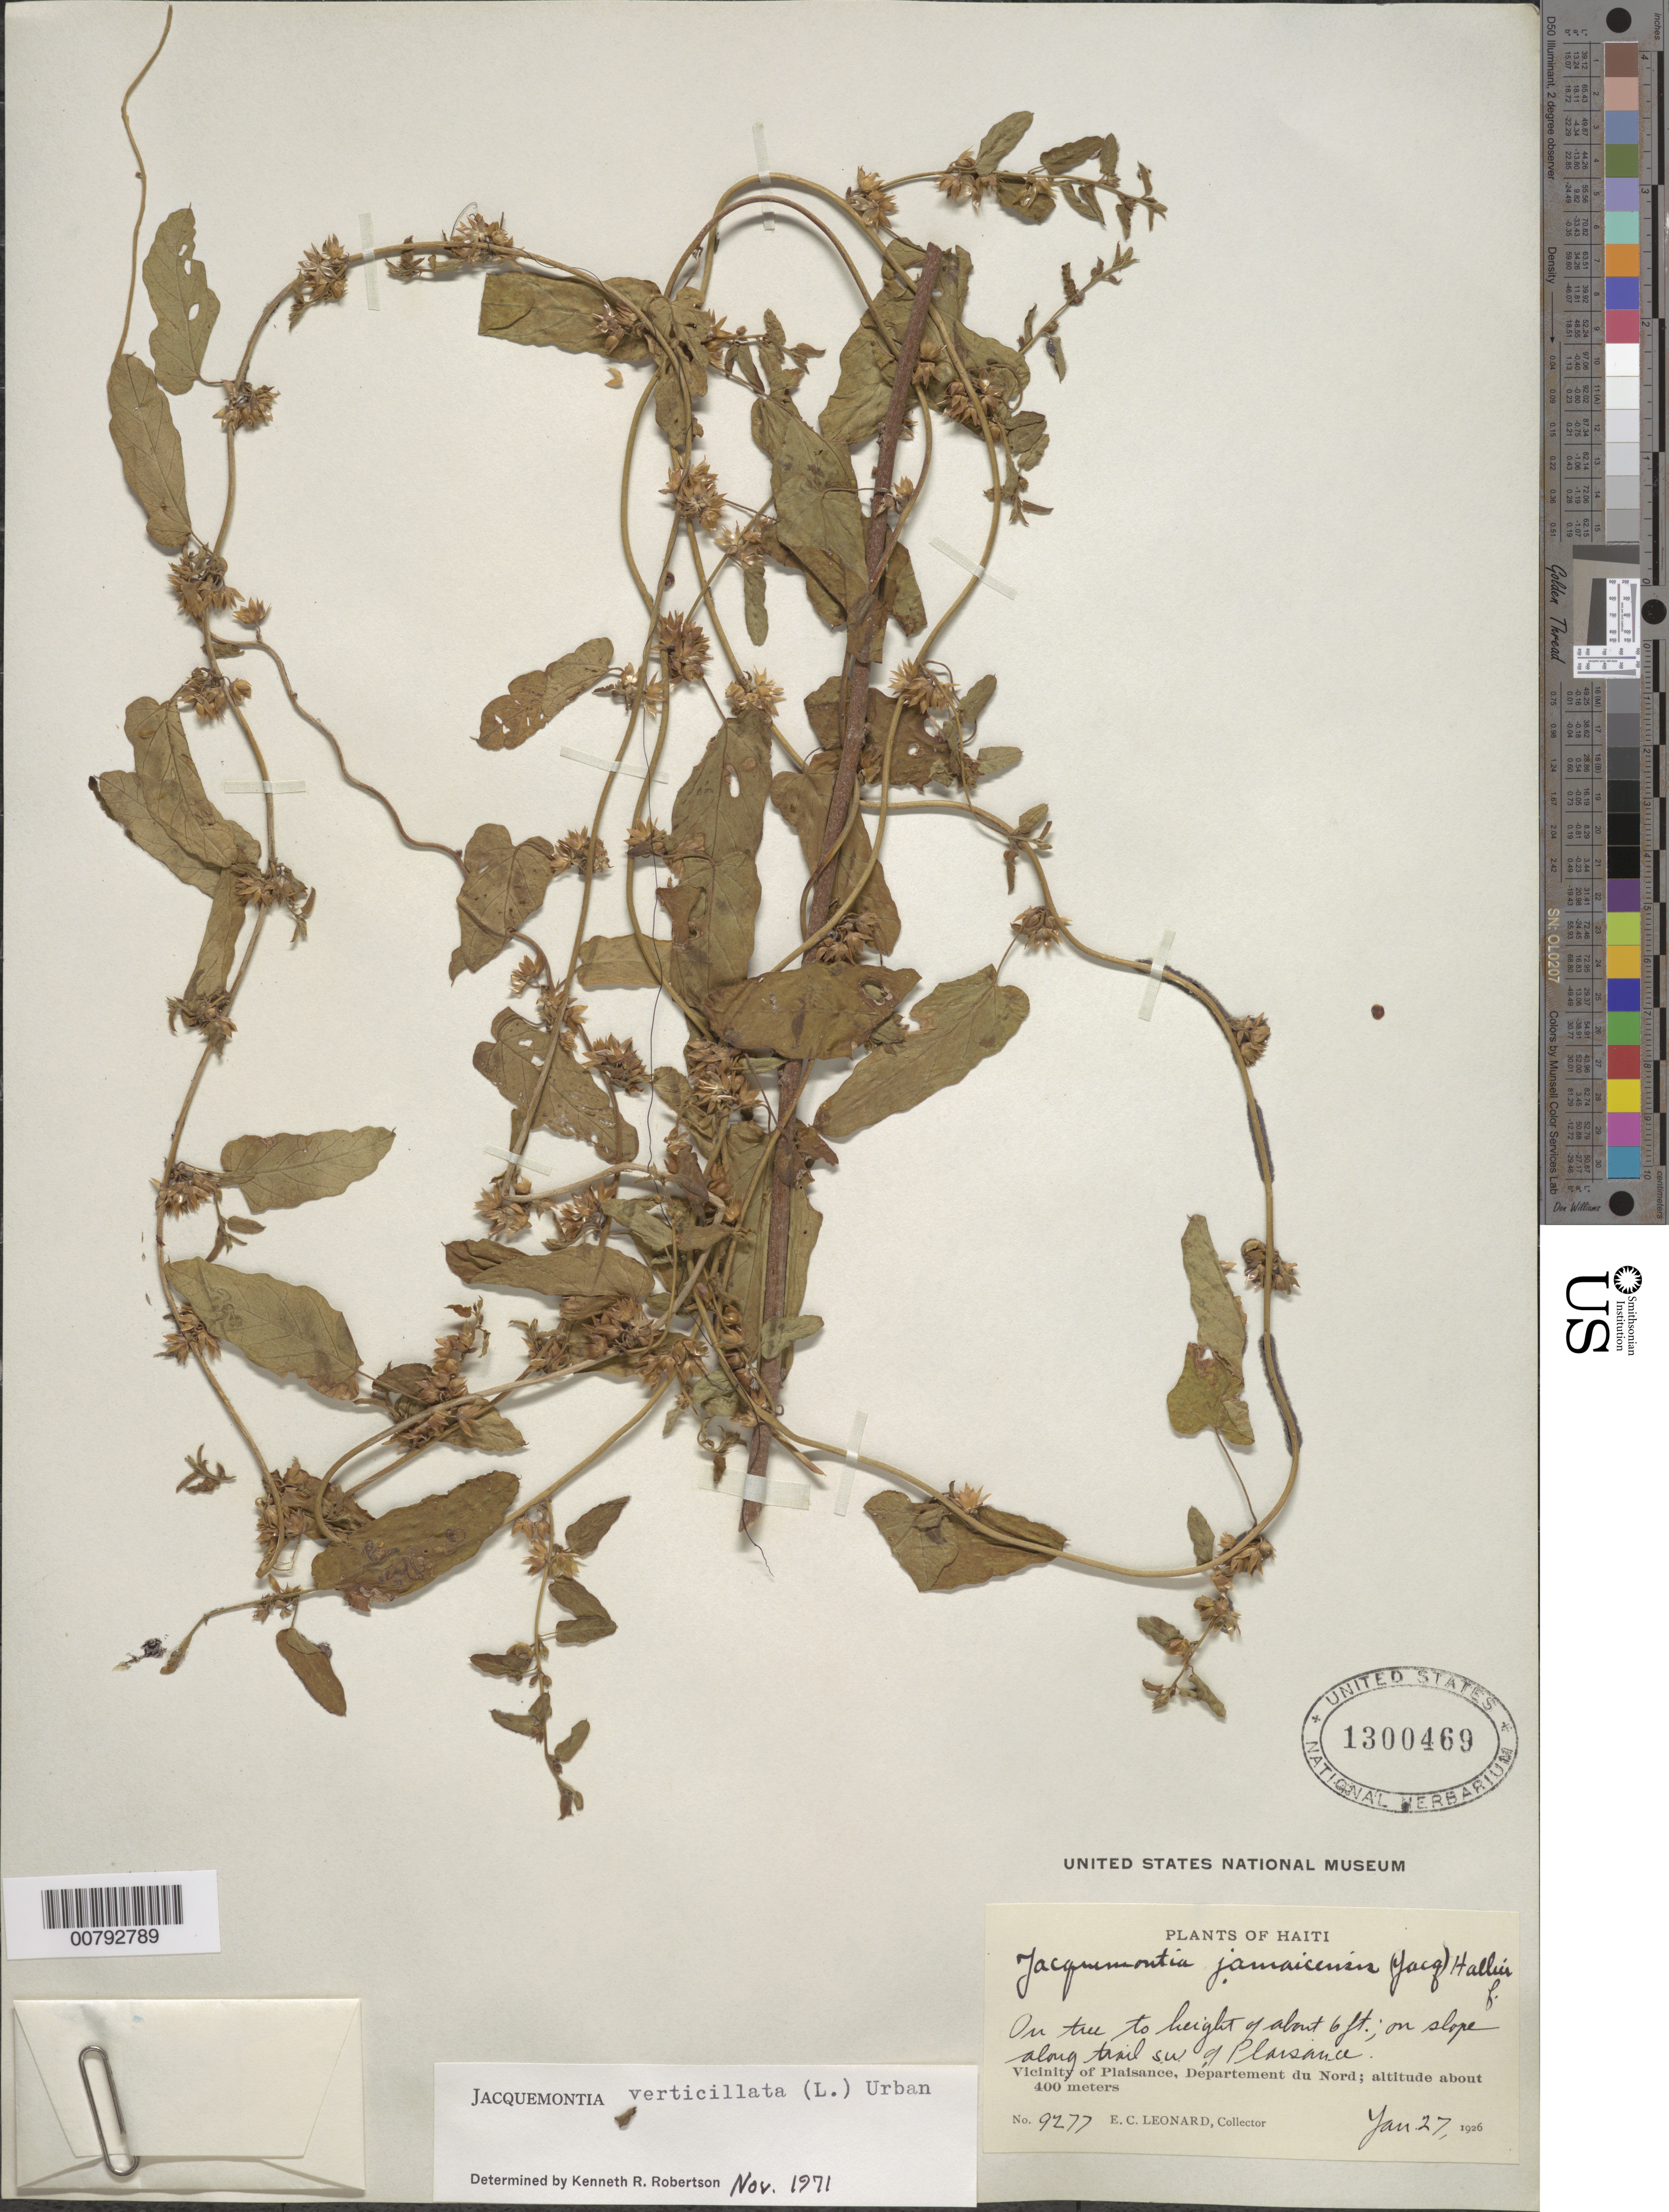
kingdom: Plantae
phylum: Tracheophyta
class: Magnoliopsida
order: Solanales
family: Convolvulaceae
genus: Jacquemontia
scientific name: Jacquemontia verticillata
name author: (L.) Urb.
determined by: Robertson, K. R.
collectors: E. C. Leonard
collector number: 9277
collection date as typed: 27 Jan 1926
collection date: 1926-01-27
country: Haiti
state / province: Nord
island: Hispaniola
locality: Vicinity of Plaisance, along trail S.W. of Plaisance.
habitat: On slope along trail.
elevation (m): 400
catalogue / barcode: US 1300469